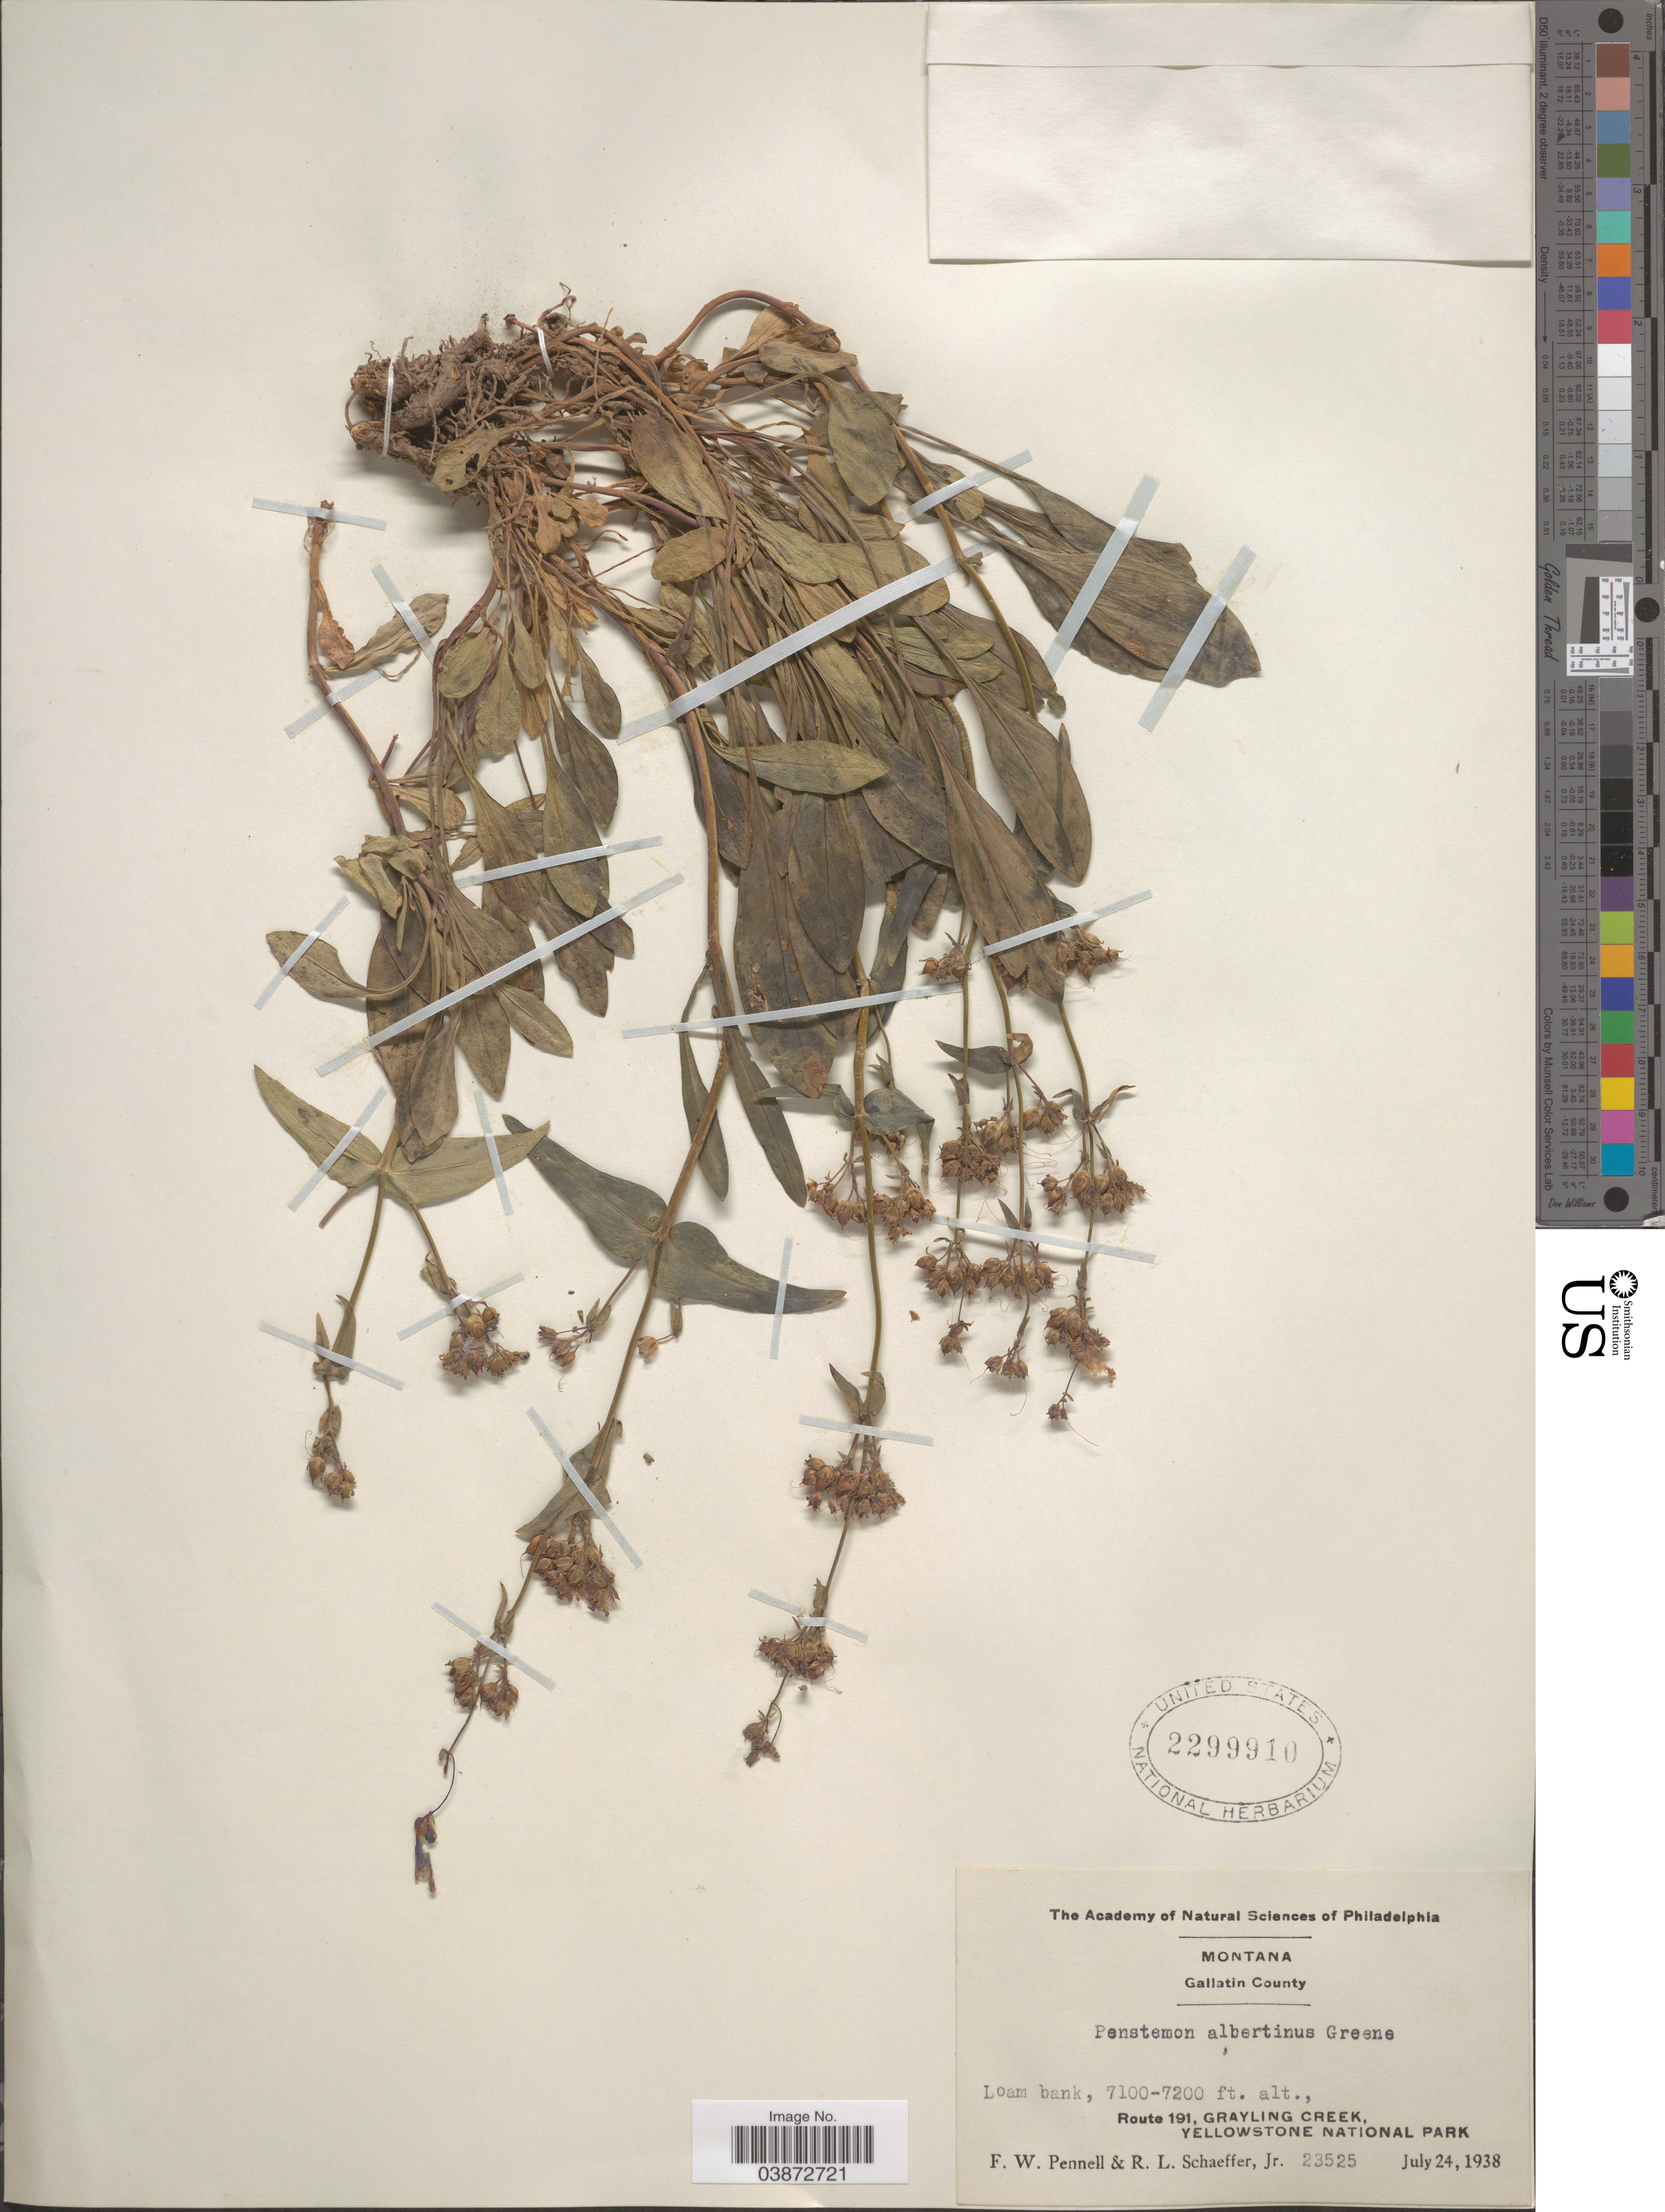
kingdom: Plantae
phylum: Tracheophyta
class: Magnoliopsida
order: Lamiales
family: Plantaginaceae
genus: Penstemon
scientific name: Penstemon albertinus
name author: Greene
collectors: F. W. Pennell & R. L. Schaeffer Jr.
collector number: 23525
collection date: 1938-07-24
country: United States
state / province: Montana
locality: Gallatin County. Route 191, Grayling Creek, Yellowstone National Park.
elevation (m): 2164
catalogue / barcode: US 2299910